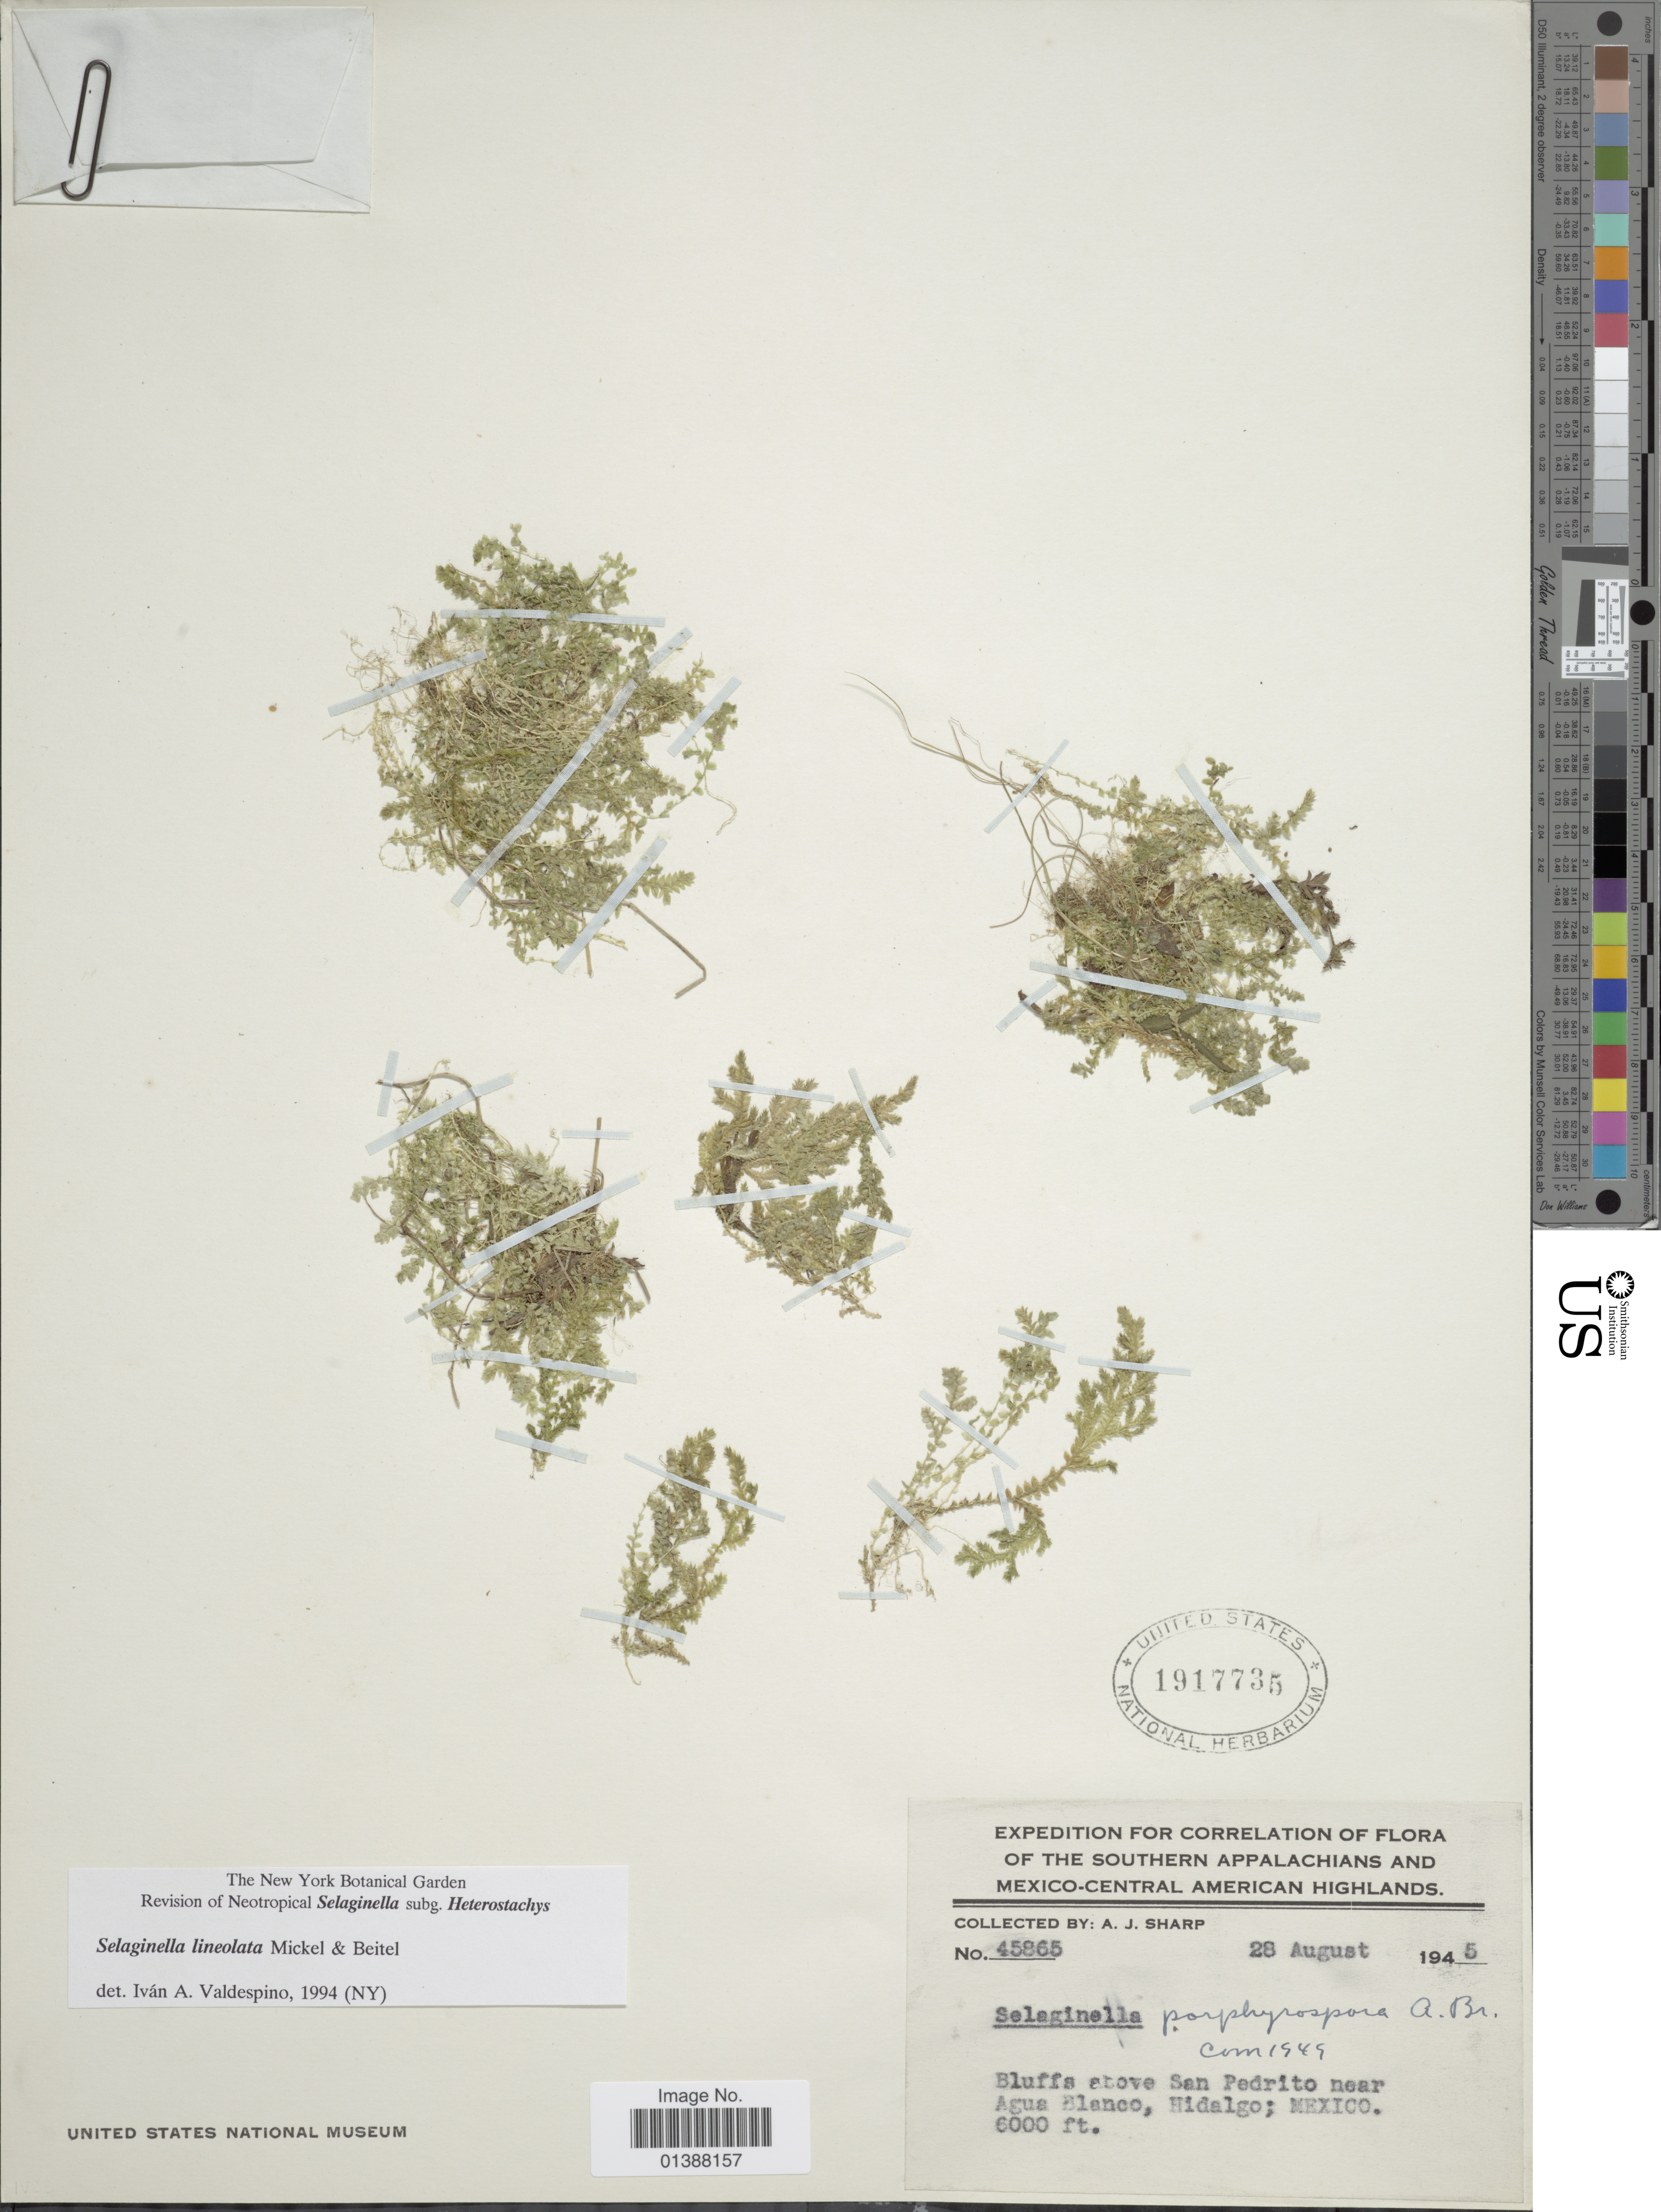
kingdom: Plantae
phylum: Tracheophyta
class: Lycopodiopsida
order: Selaginellales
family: Selaginellaceae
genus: Selaginella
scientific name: Selaginella lineolata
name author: Mickel & Beitel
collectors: A. J. Sharp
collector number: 45865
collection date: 1945-08-28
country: Mexico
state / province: Hidalgo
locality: Bluff above San Pedrito near Agus Blanco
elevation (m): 1829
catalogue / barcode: US 1917735